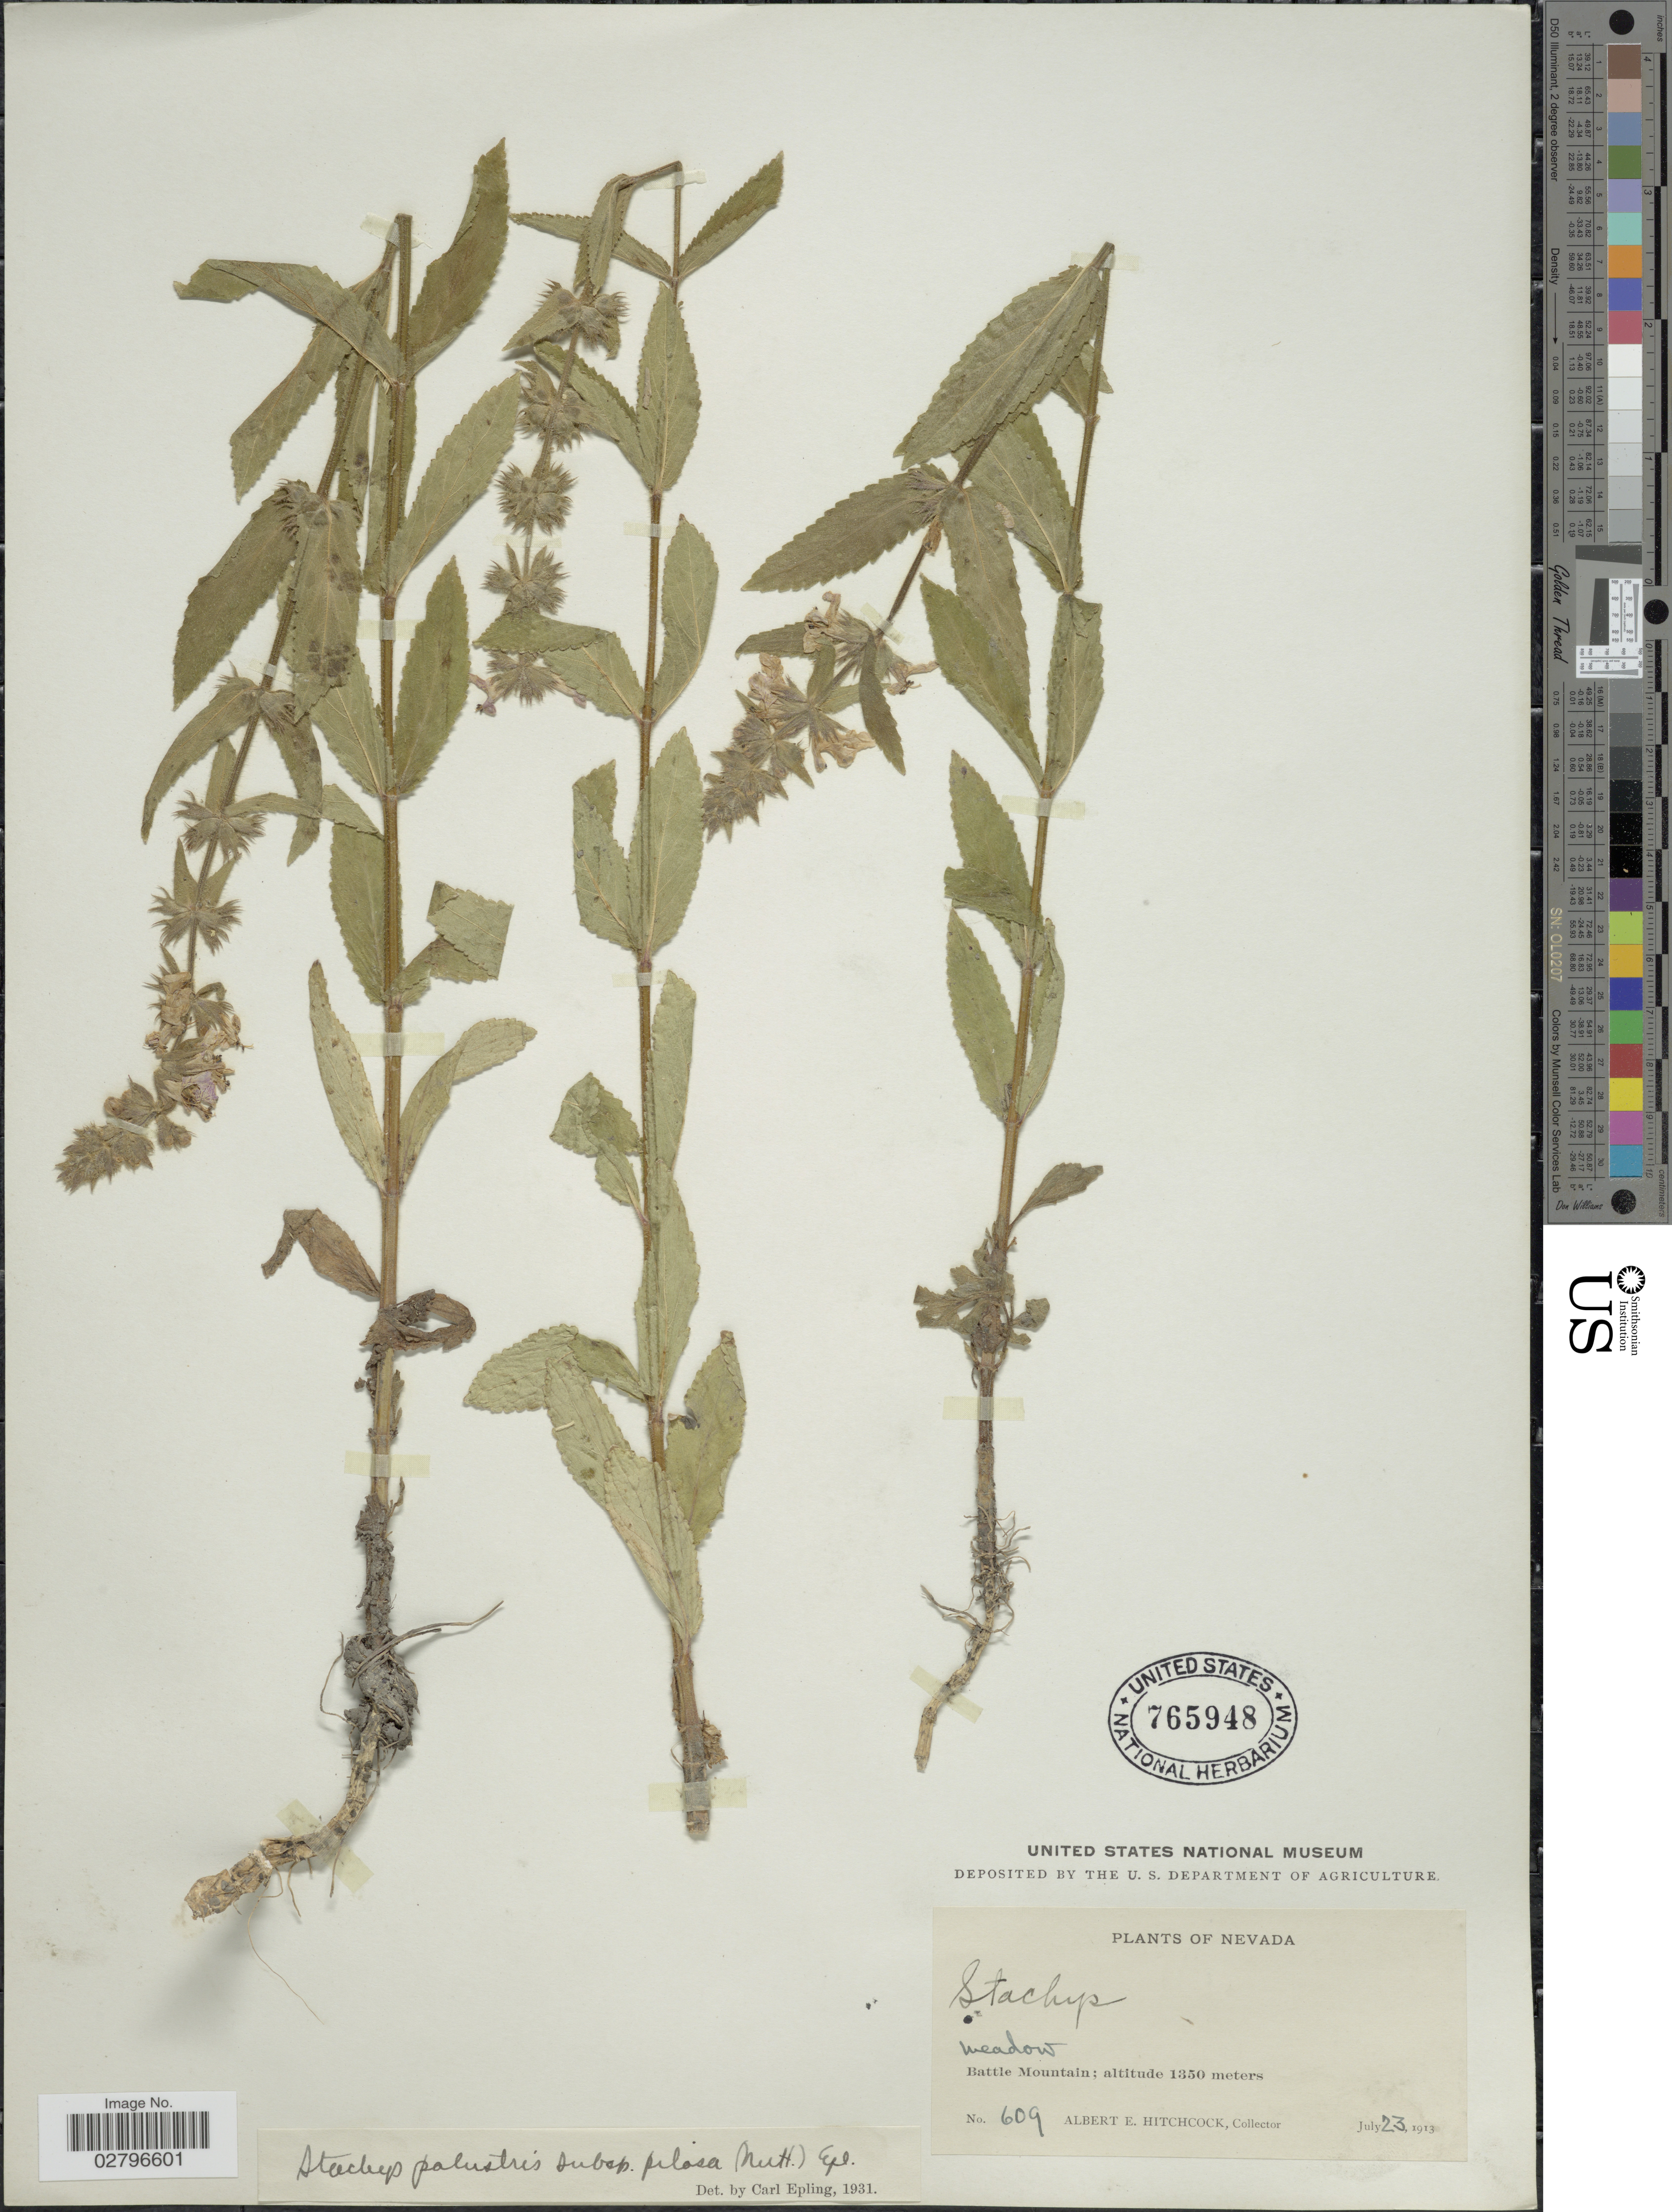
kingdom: Plantae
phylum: Tracheophyta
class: Magnoliopsida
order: Lamiales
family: Lamiaceae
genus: Stachys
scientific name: Stachys palustris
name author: L.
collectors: A. Hitchcock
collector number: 609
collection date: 1913-07-23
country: United States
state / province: Nevada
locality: Battle Mountain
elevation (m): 1350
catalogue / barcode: US 765948